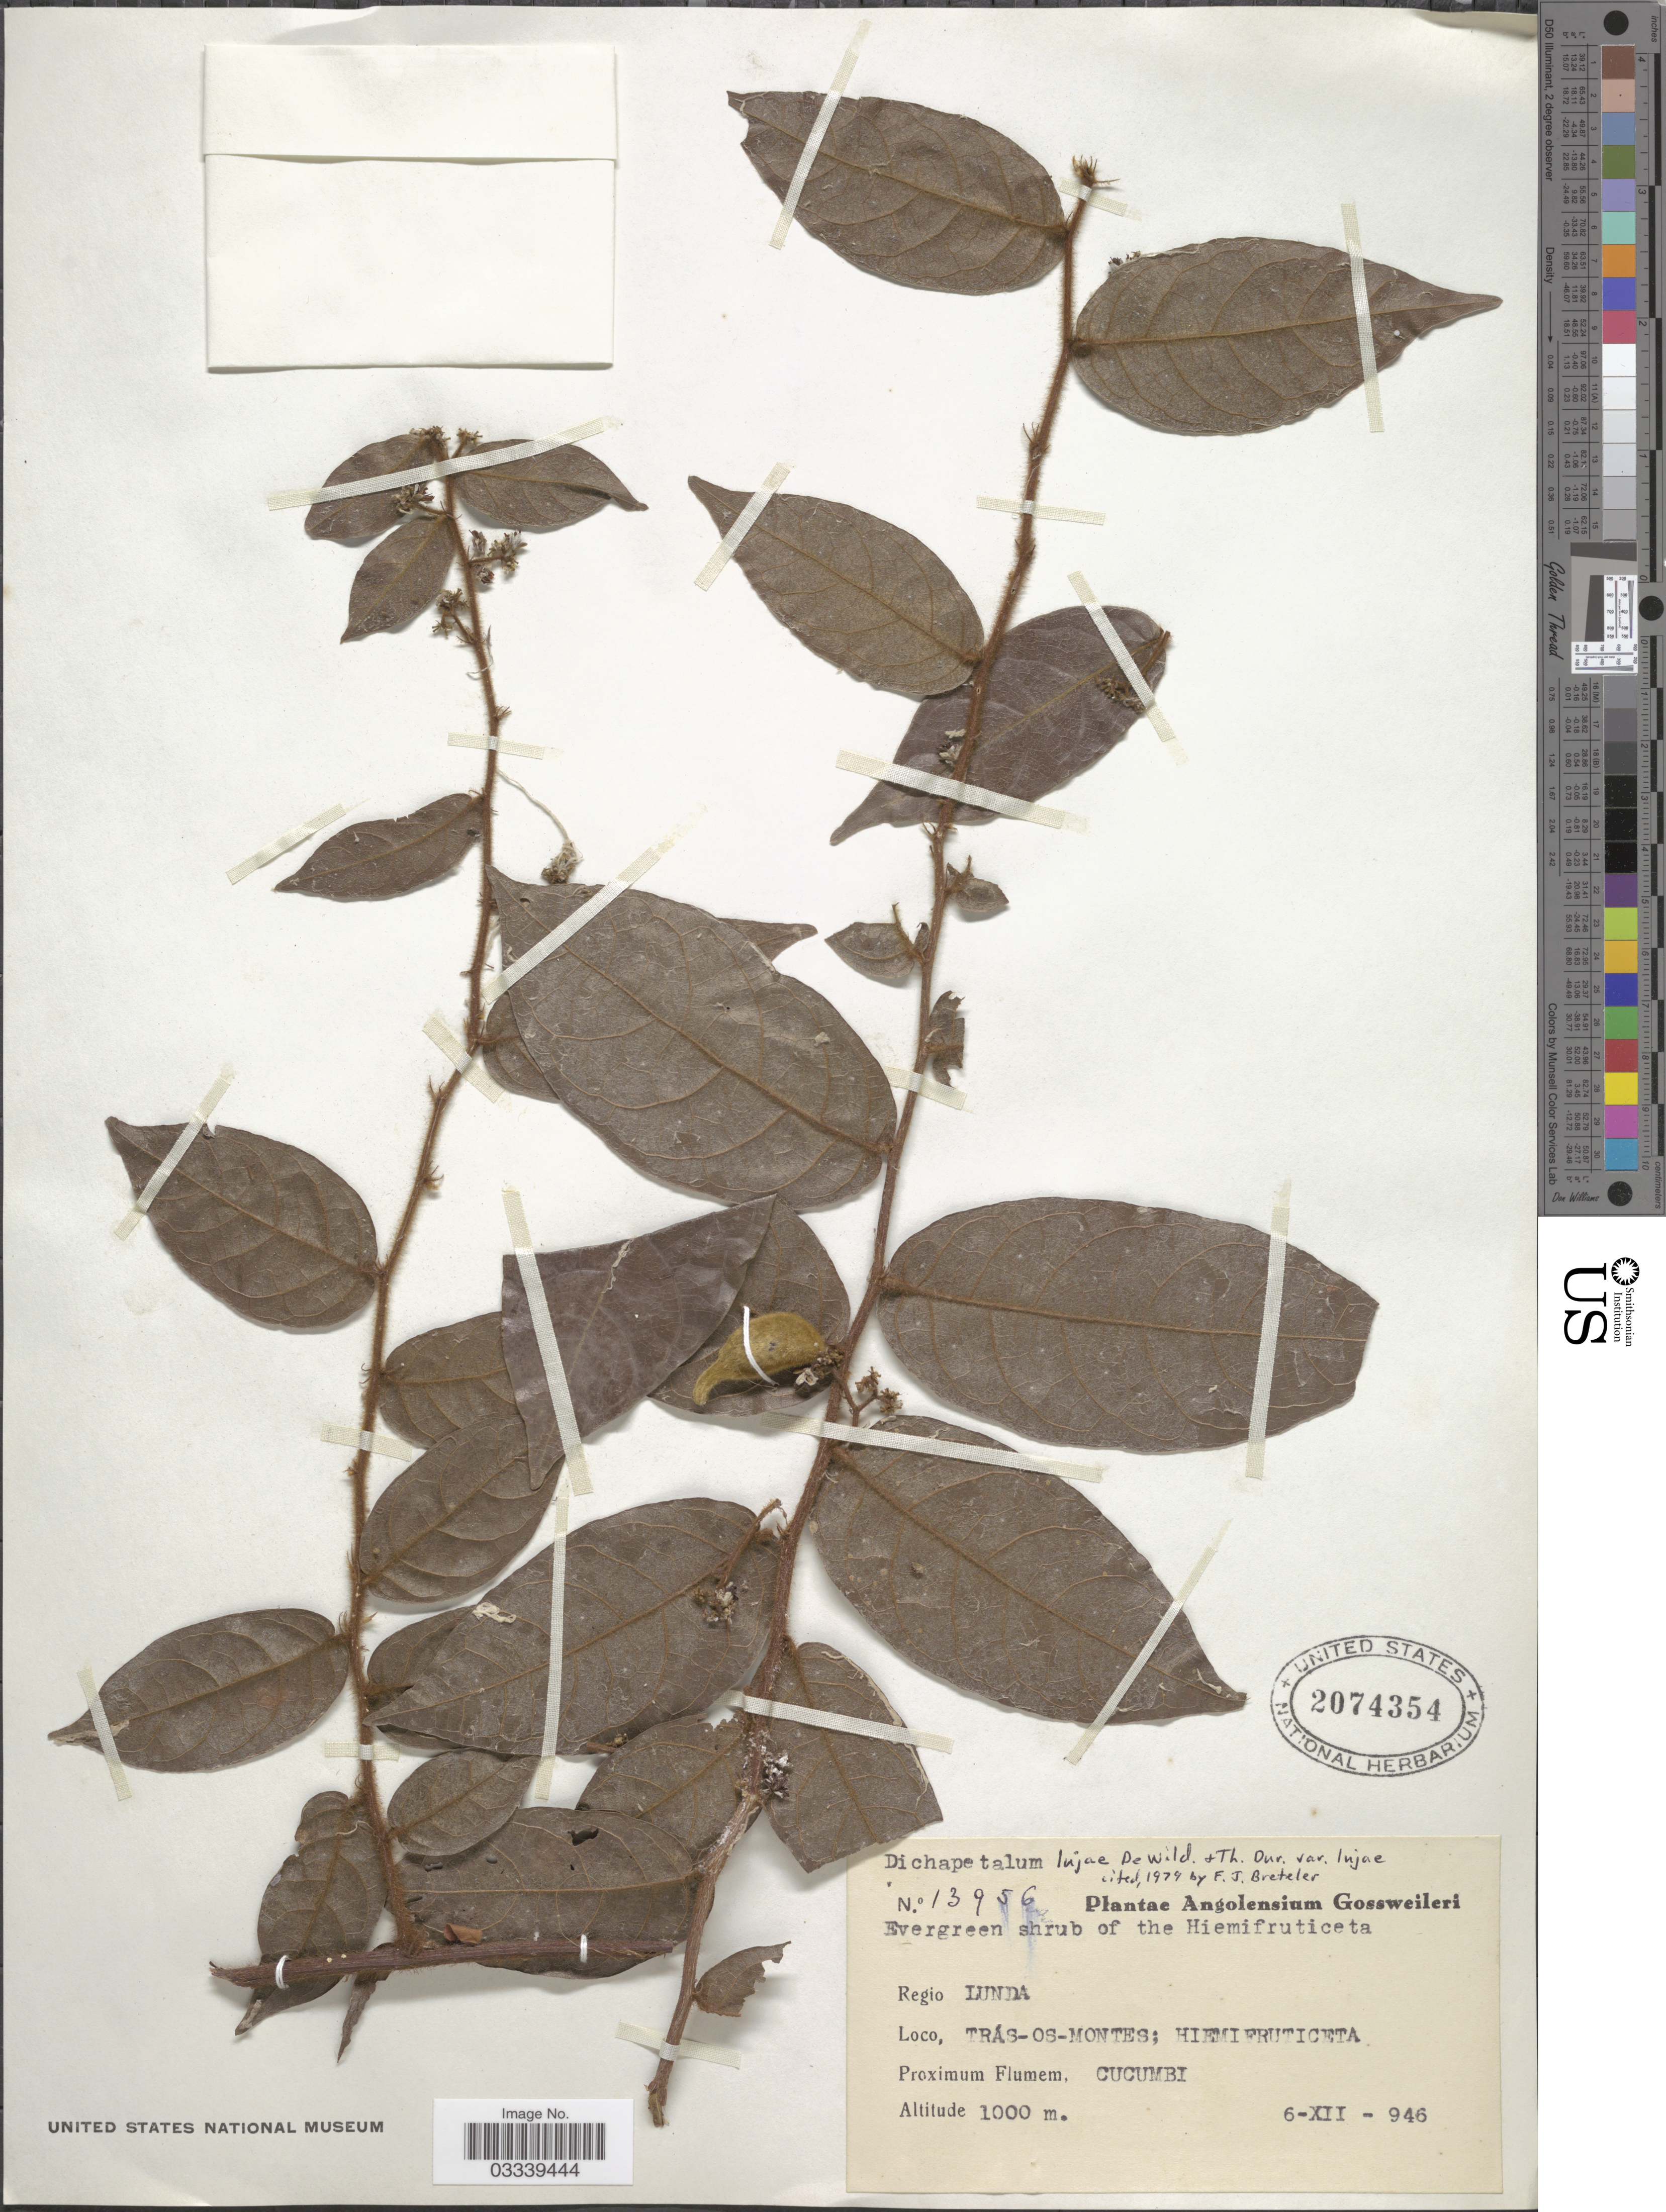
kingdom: Plantae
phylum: Tracheophyta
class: Magnoliopsida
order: Malpighiales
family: Dichapetalaceae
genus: Dichapetalum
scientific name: Dichapetalum lujae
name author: De Wild.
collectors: -. Gossweiler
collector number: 13956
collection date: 1946-12-06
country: Angola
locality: Regio Lunda. Trás -os-montes; Hiemifruticeta. Proximum Flumen, Cucumbi.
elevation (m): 1000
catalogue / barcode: US 2074354